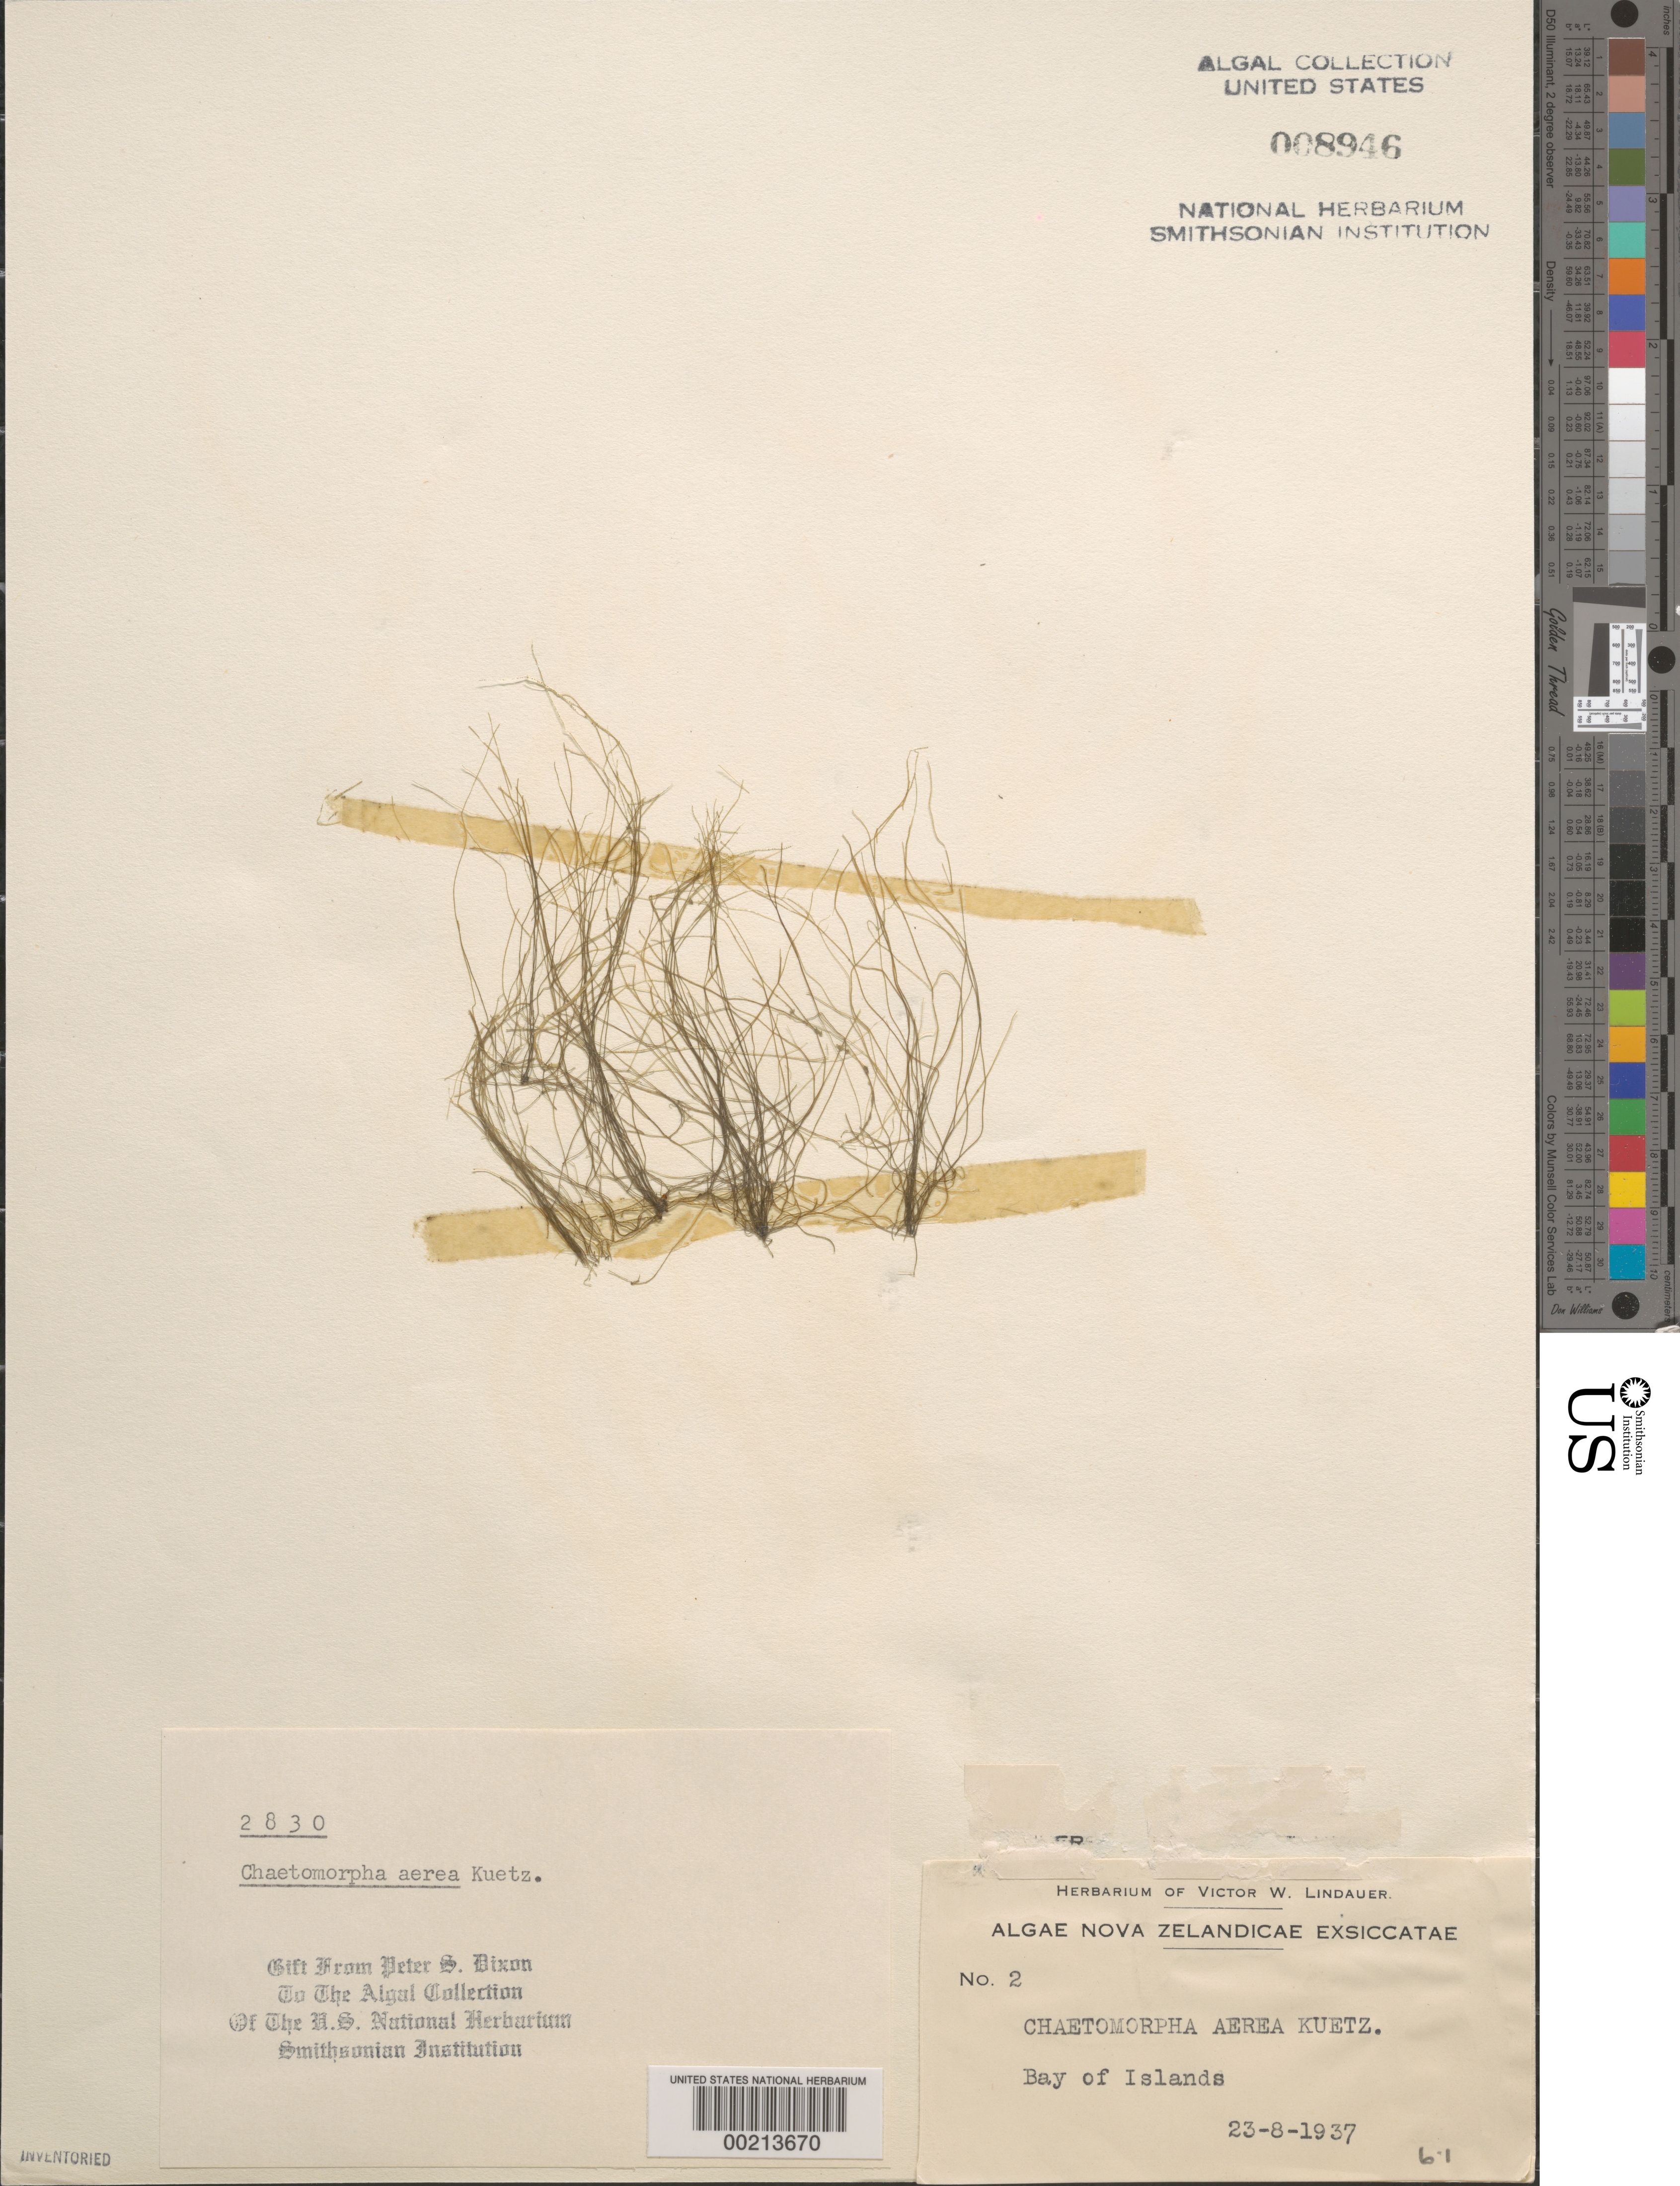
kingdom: Plantae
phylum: Chlorophyta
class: Ulvophyceae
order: Cladophorales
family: Cladophoraceae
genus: Chaetomorpha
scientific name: Chaetomorpha aerea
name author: (Dillwyn) Kütz.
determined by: Dixon, P. S.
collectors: V. Lindauer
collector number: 2 & PSD 2830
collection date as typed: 23 Aug 1937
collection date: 1937-08-23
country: New Zealand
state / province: Northland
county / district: Far North District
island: North Island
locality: Bay of Islands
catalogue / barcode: US 8946